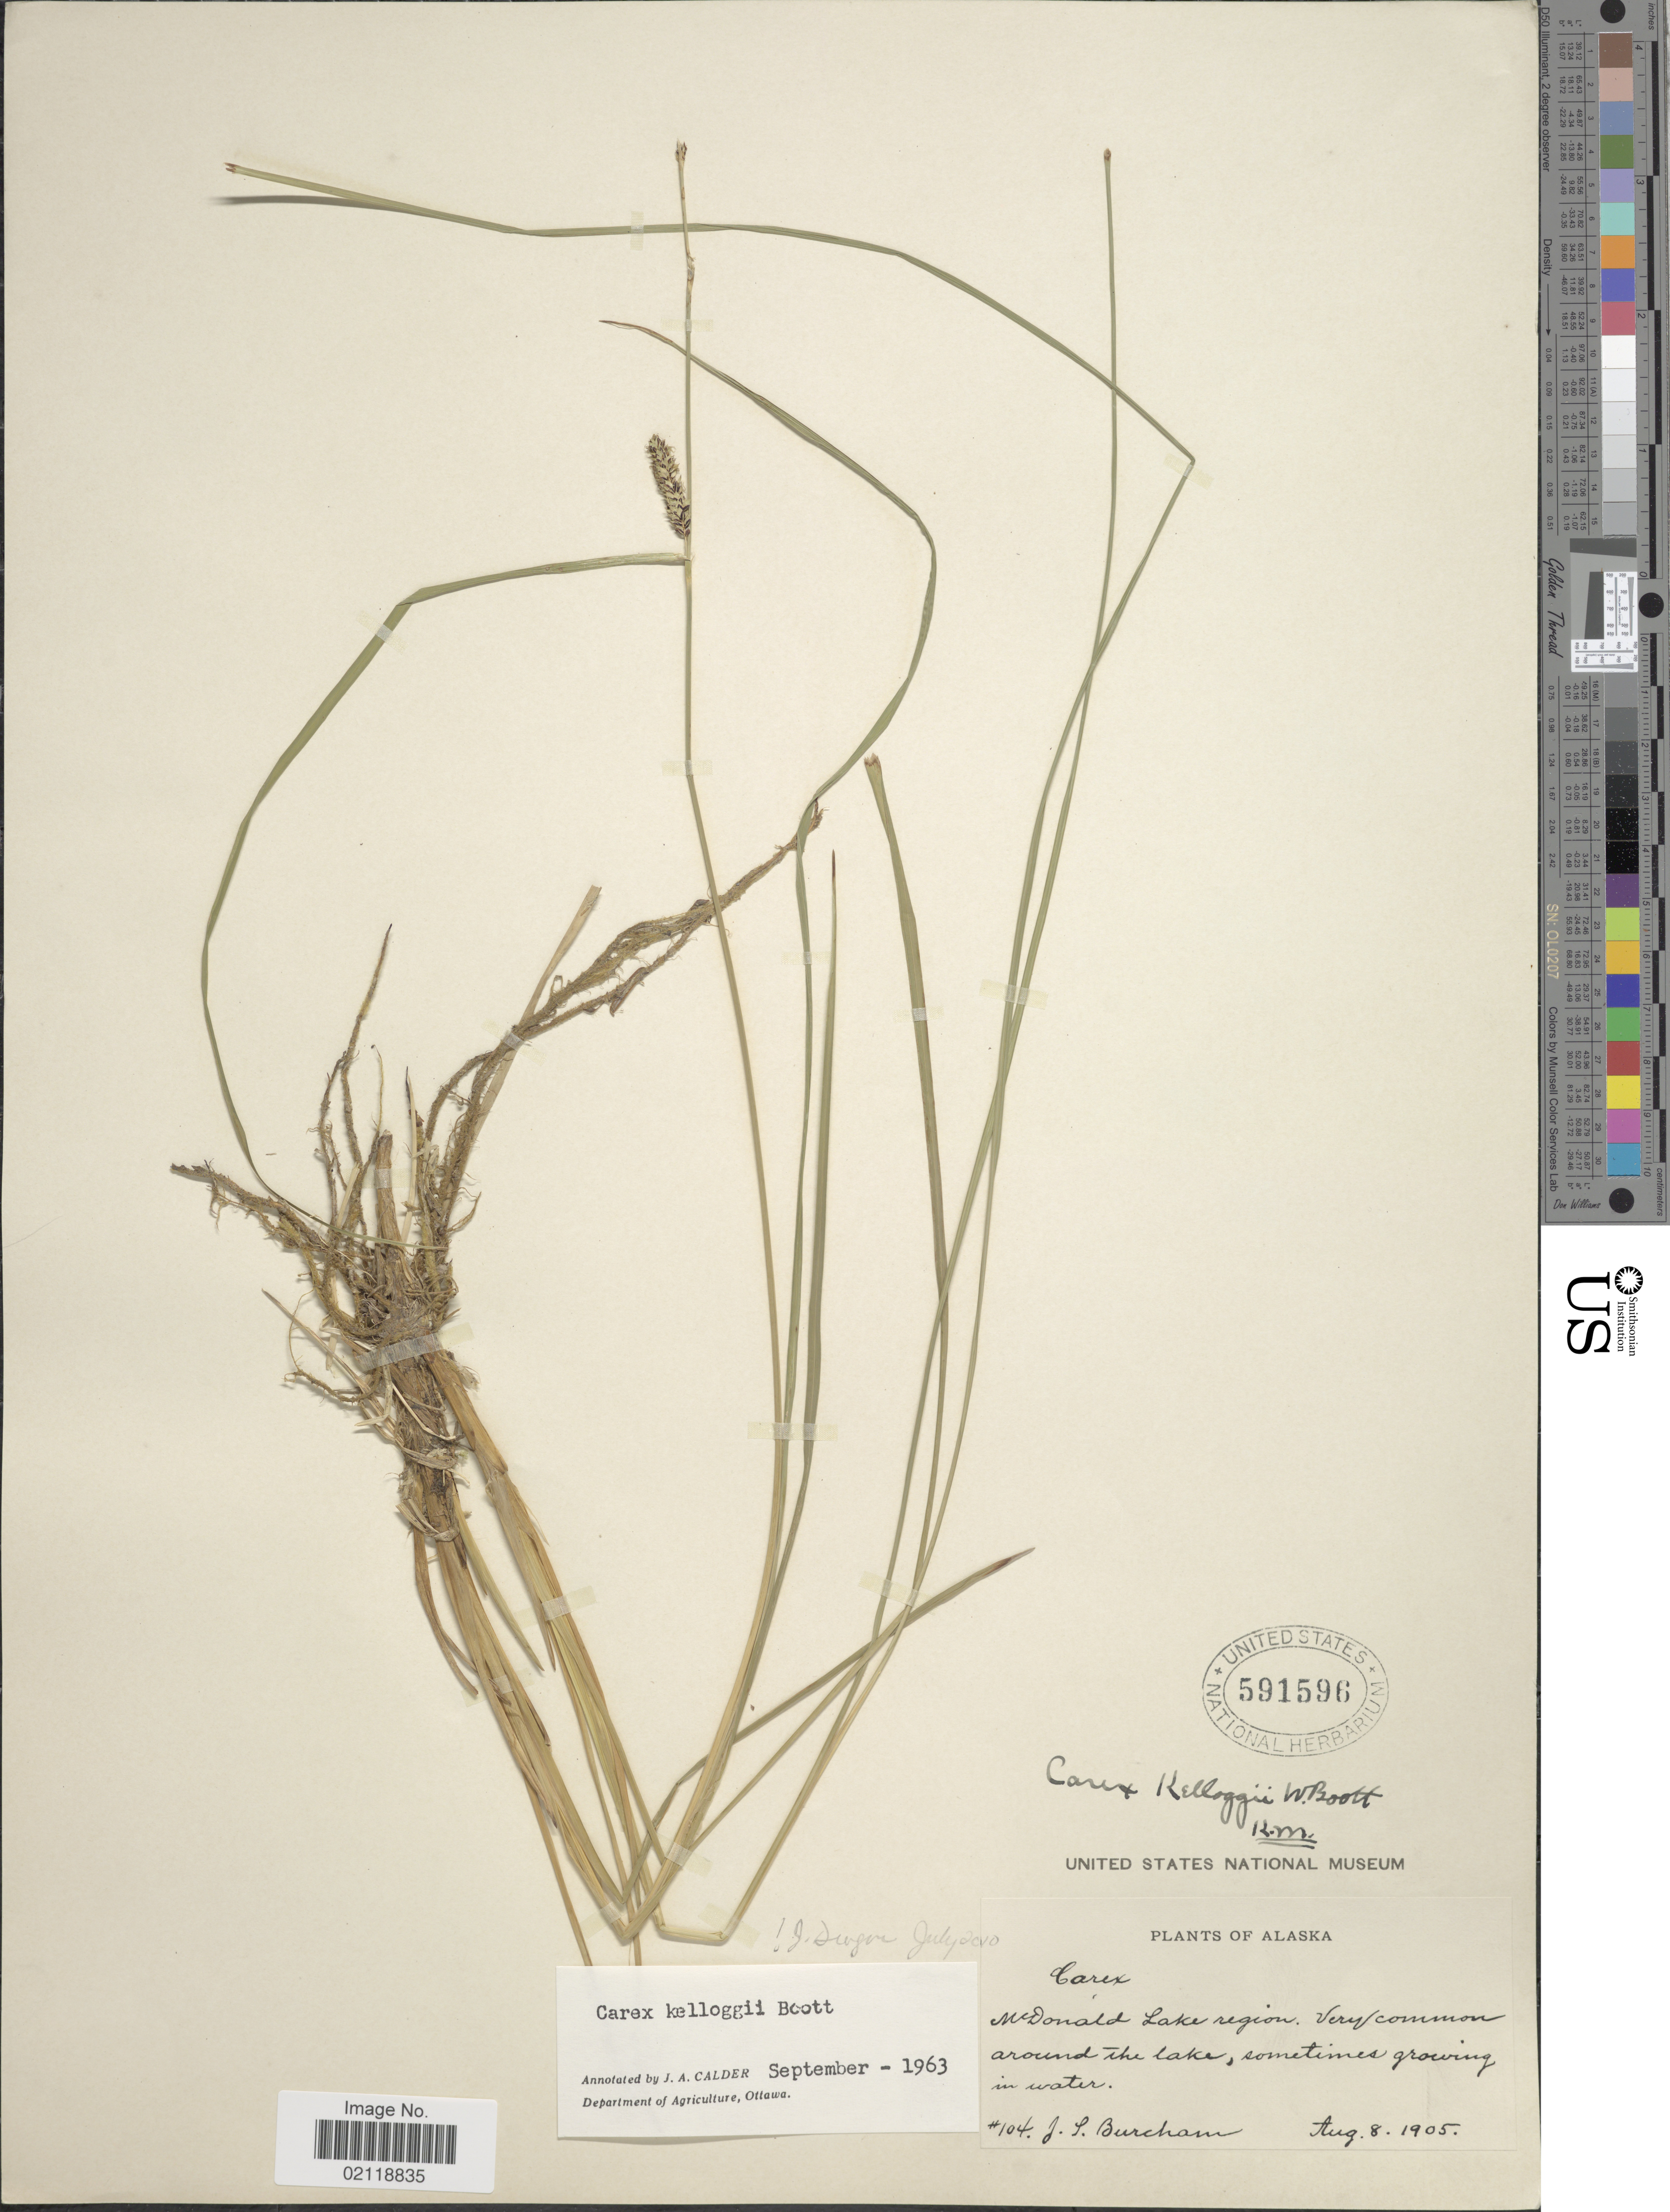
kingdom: Plantae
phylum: Tracheophyta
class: Liliopsida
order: Poales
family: Cyperaceae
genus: Carex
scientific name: Carex kelloggii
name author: W. Boott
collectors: J. Burcham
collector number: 104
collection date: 1905-08-08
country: United States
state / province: Alaska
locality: McDonald Lake region, very common around the lake, sometimes growing in water.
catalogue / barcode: US 591596